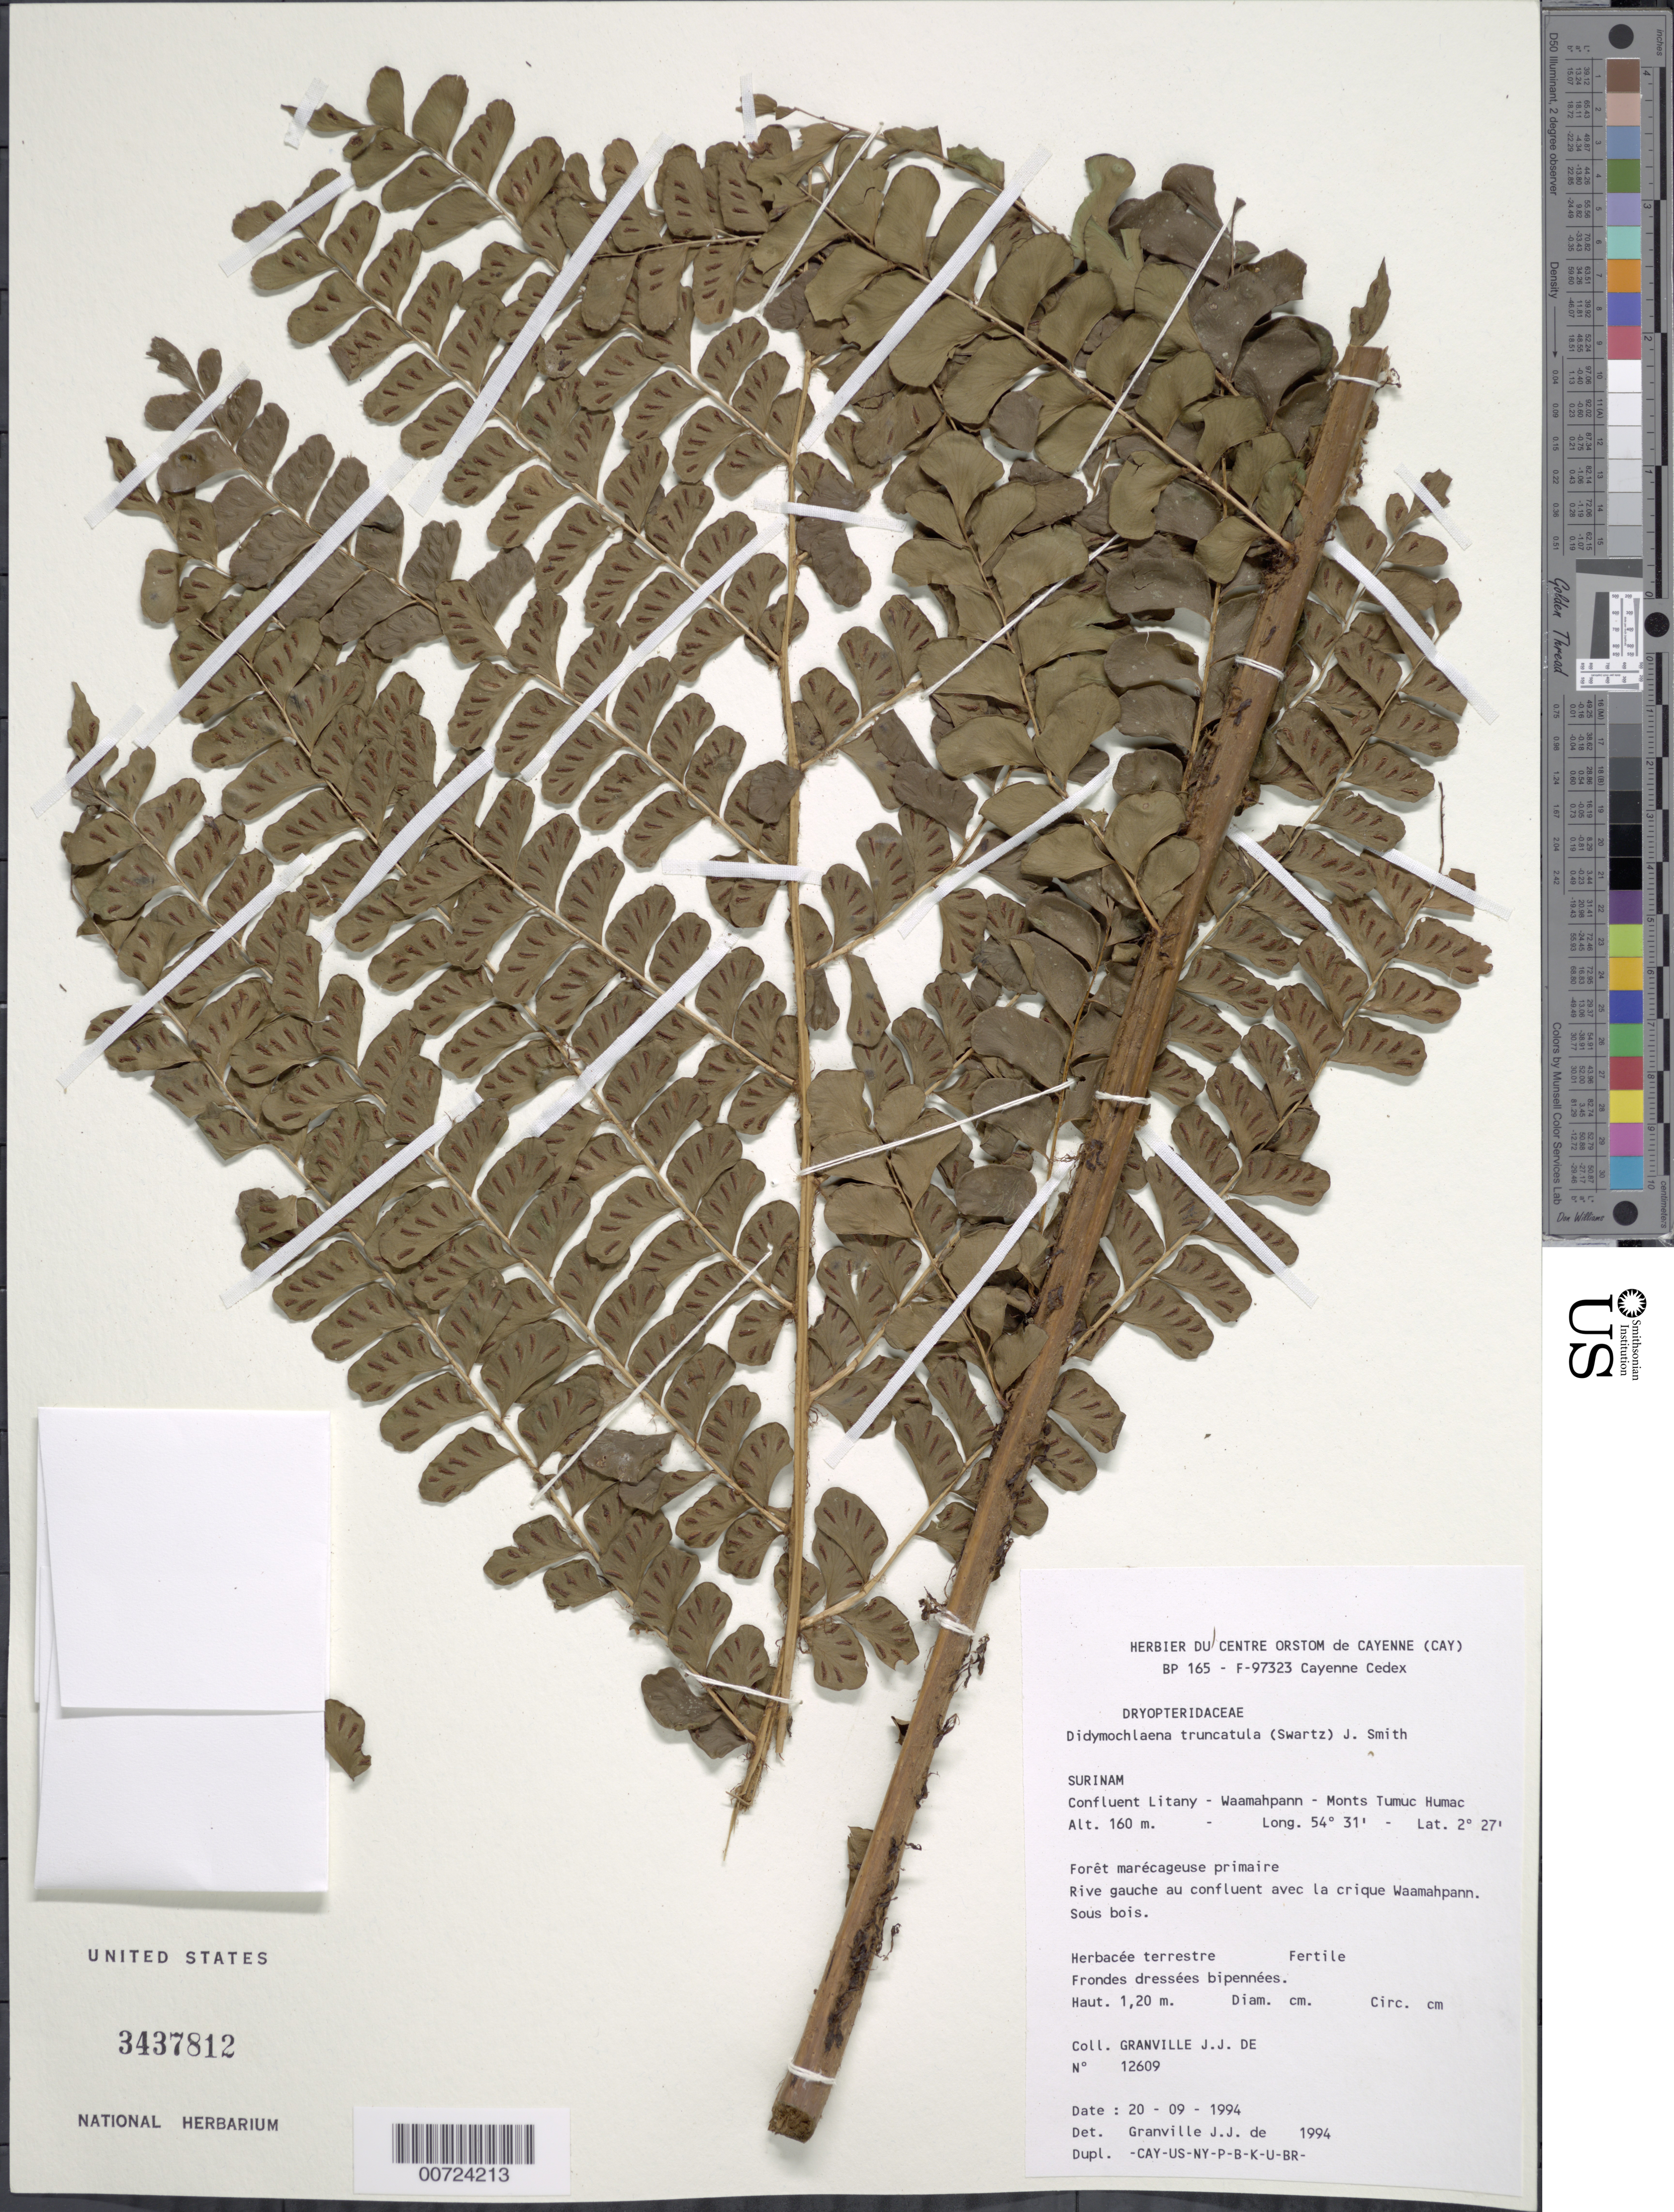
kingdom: Plantae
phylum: Tracheophyta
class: Polypodiopsida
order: Polypodiales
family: Didymochlaenaceae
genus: Didymochlaena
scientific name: Didymochlaena truncatula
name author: (Sw.) J. Sm.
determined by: Granville, J. J. de, (CAY), Institut de Recherche pour le Developpement (IRD) (FRENCH GUIANA)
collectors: J.-J. de Granville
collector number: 12609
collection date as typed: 20-Sep-94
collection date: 1994-09-20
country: Suriname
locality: Litany-Waamahpann confluence, Monts Tumuc-Humac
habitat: Marshy primary forest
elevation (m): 160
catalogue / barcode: US 3437812